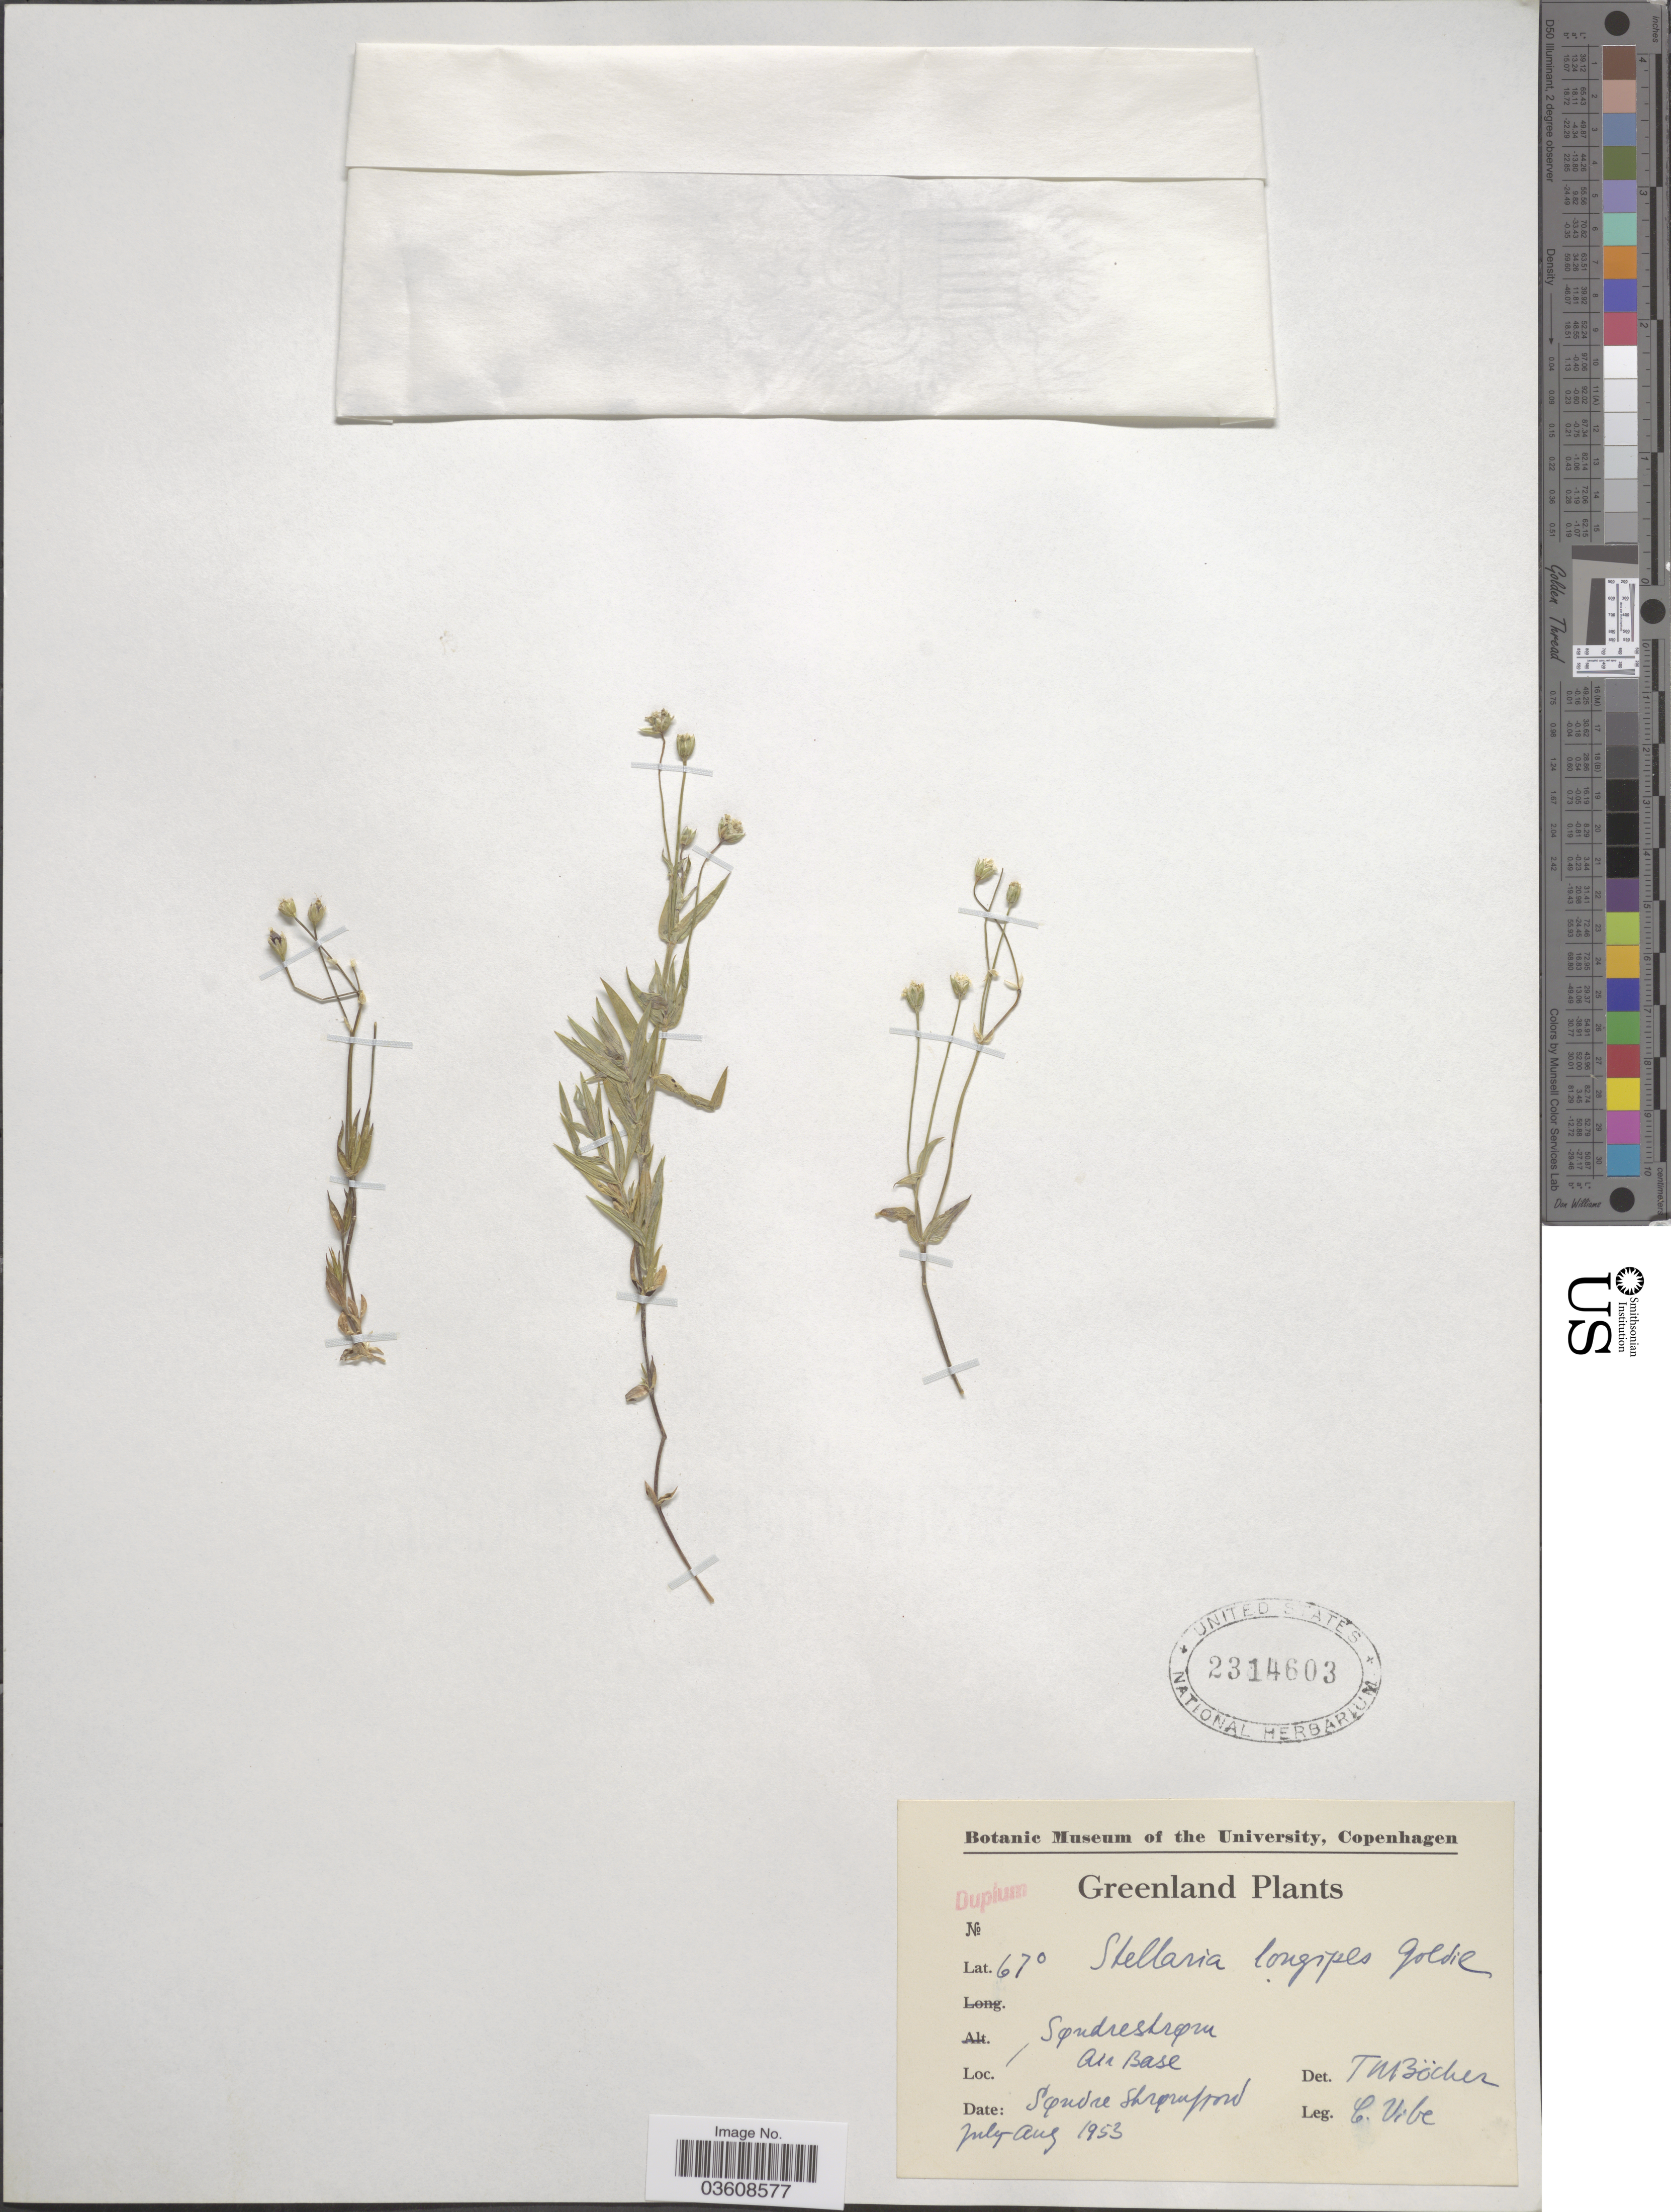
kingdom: Plantae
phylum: Tracheophyta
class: Magnoliopsida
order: Caryophyllales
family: Caryophyllaceae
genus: Stellaria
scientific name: Stellaria longipes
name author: Goldie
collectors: C. Vibe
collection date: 1953-07/1953-08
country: Greenland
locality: Sønderstrøm. Air Base. Søndre Strømfjord.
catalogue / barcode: US 2314603